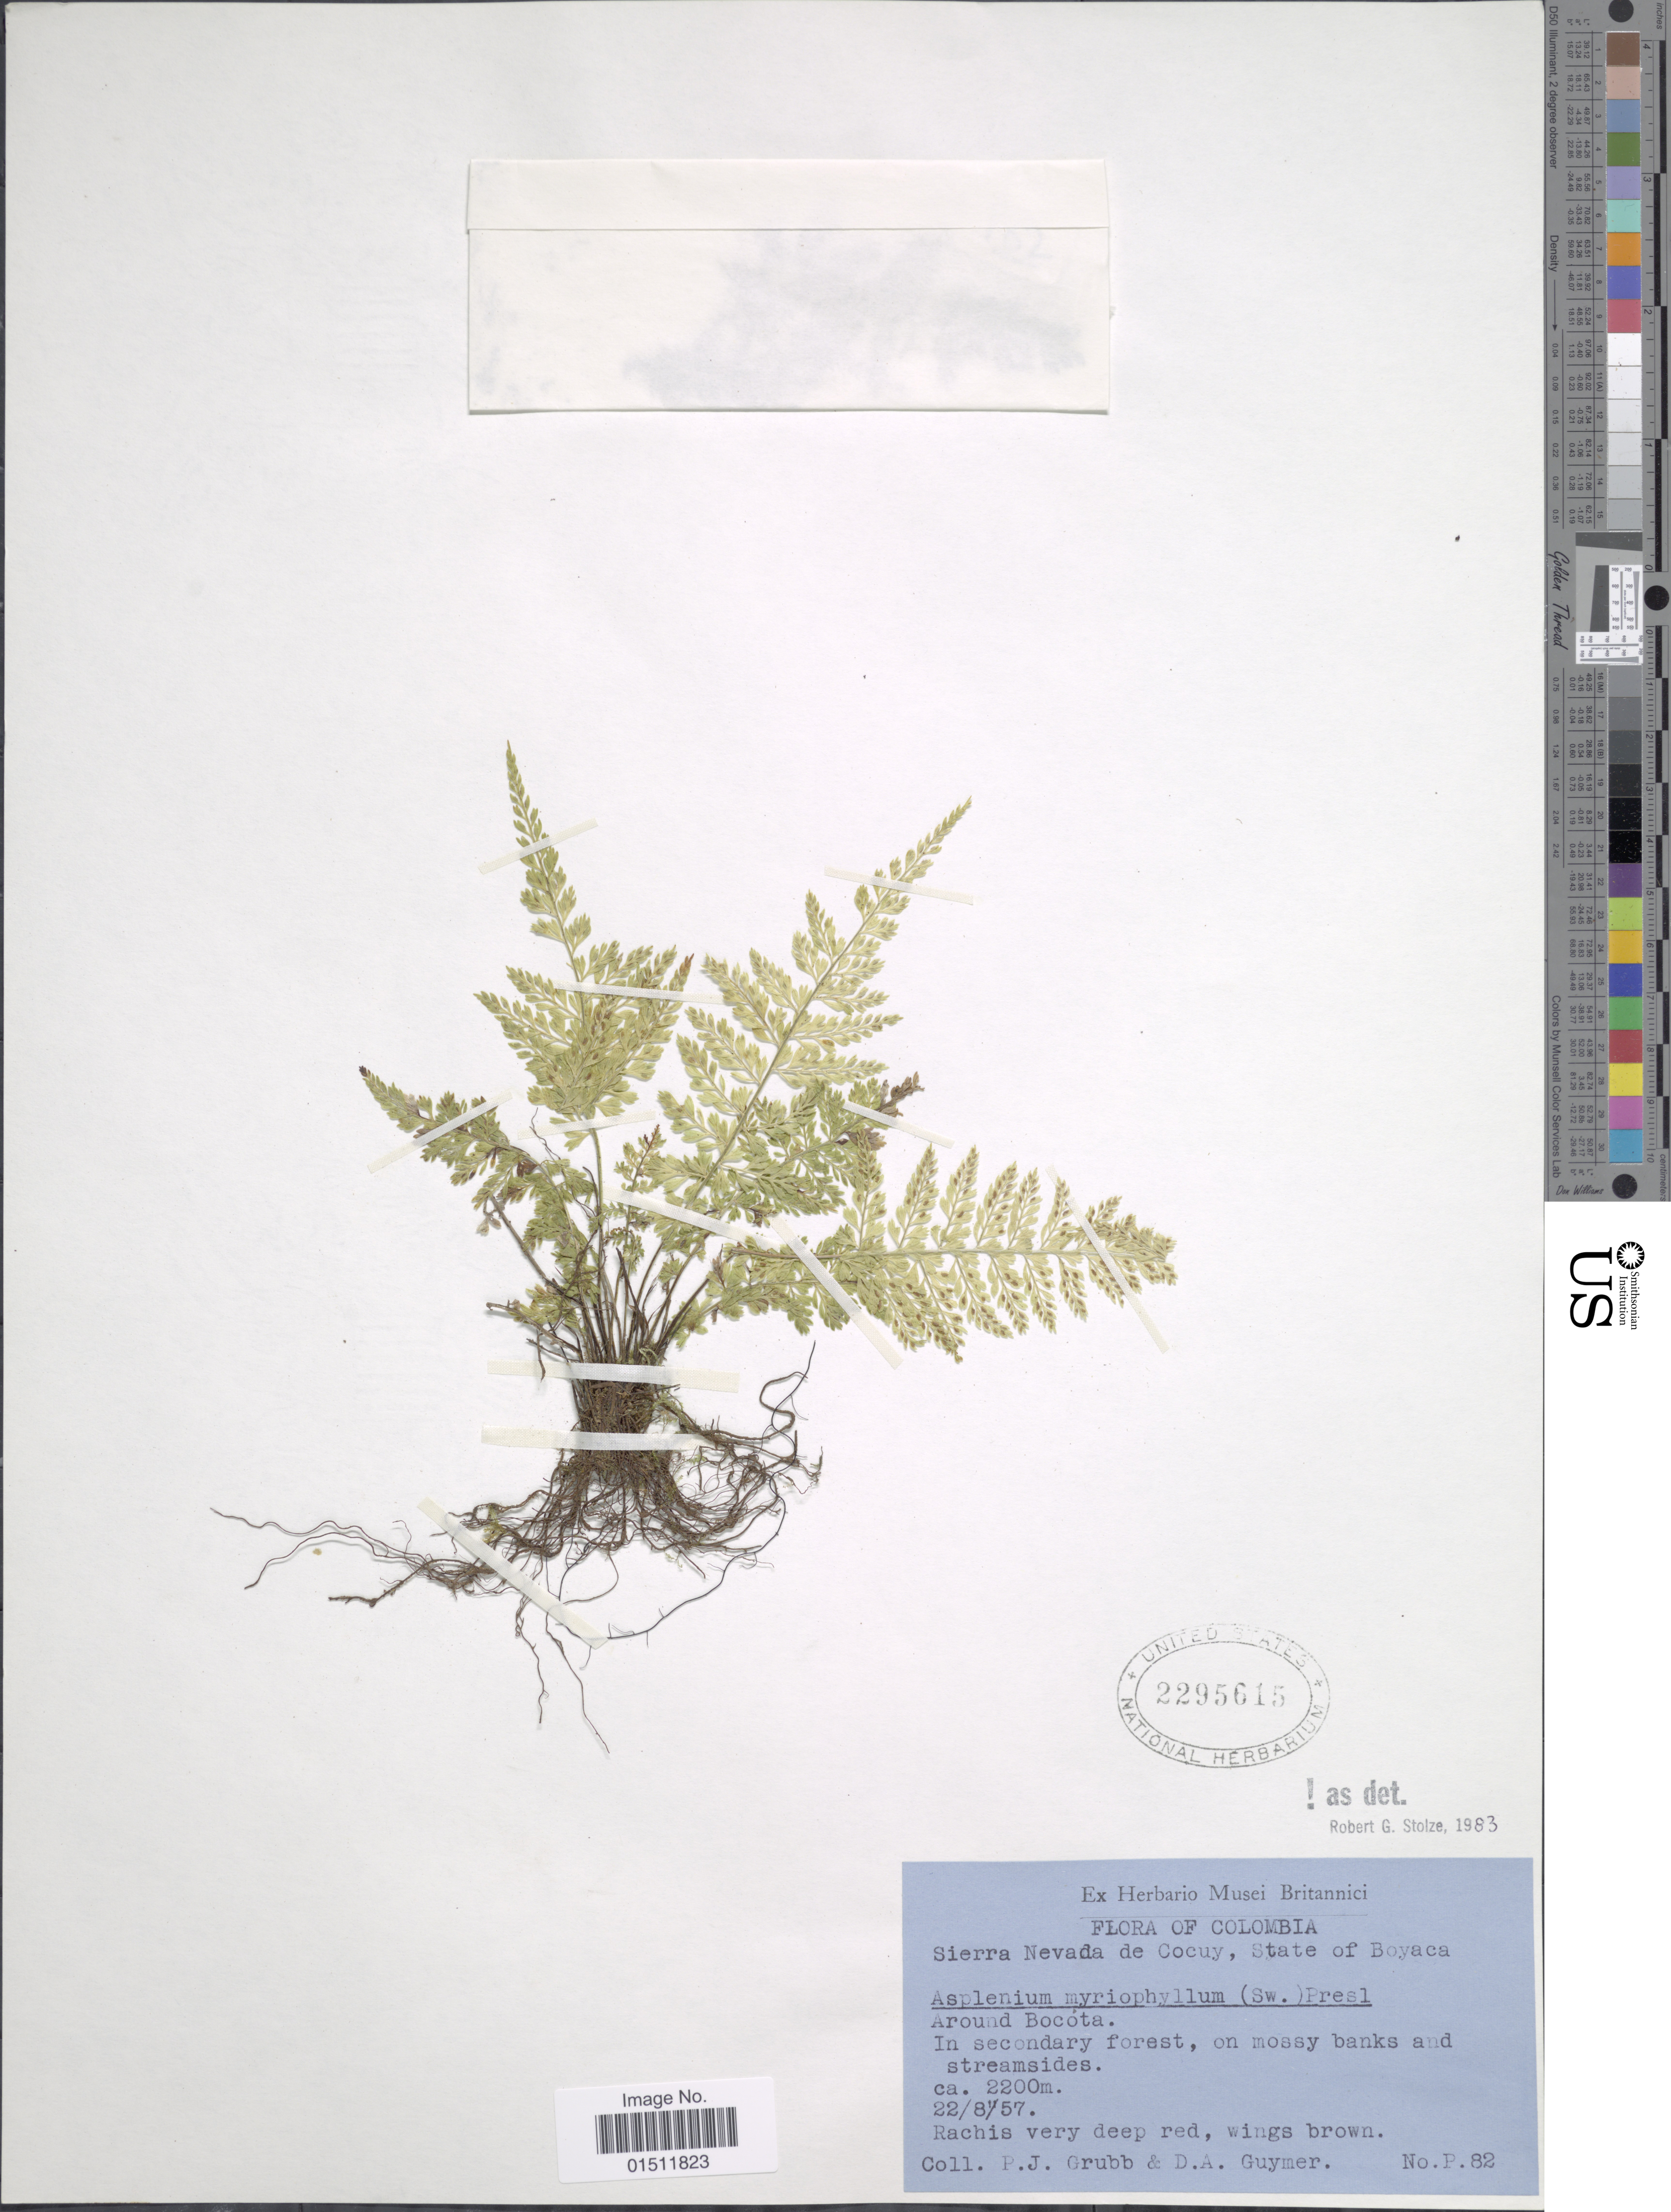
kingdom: Plantae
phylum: Tracheophyta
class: Polypodiopsida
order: Polypodiales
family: Aspleniaceae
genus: Asplenium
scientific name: Asplenium myriophyllum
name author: (Sw.) C. Presl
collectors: P. J. Grubb & D. Guymer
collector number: P.82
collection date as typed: Transcribed d/m/y: 22/8/57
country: Colombia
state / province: Boyacá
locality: Sierra Nevada de Cocuy, State of Boyaca, , around Bocota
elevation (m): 2200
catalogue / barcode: US 2295615